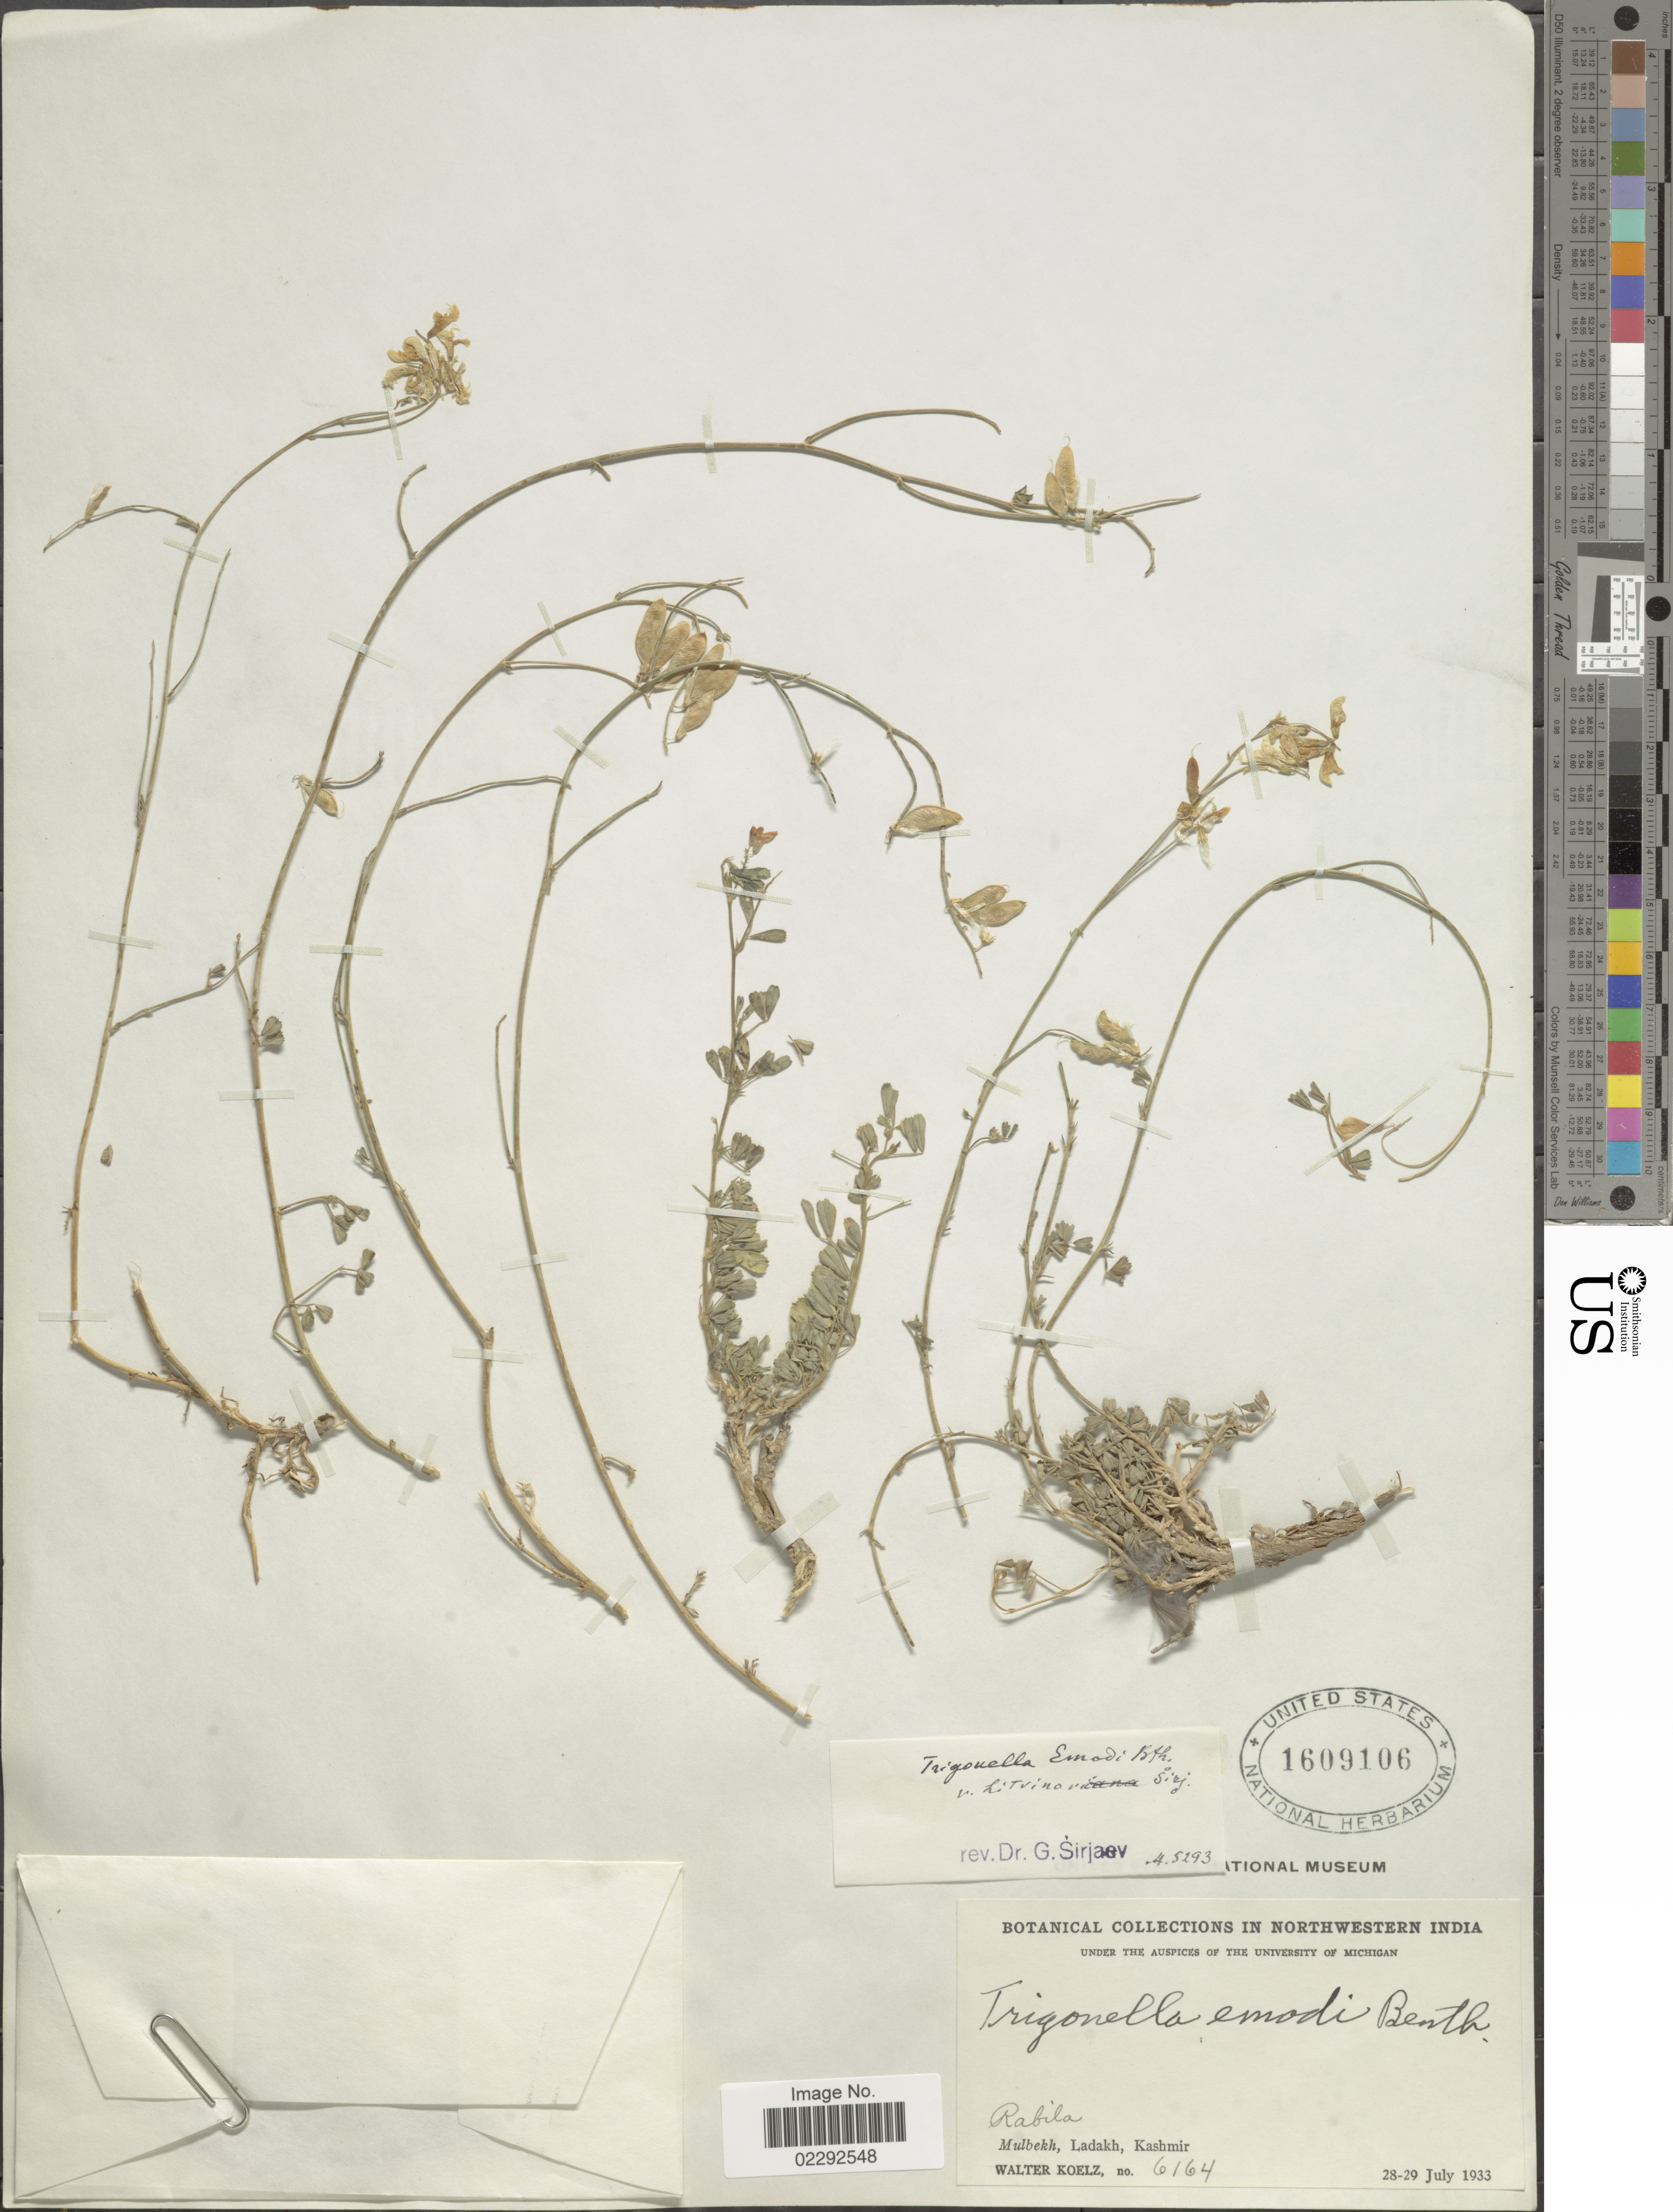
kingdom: Plantae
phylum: Tracheophyta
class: Magnoliopsida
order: Fabales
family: Fabaceae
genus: Trigonella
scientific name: Trigonella emodi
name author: Benth.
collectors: W. N. Koelz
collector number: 6164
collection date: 1933-07-28/1933-07-29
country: India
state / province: Jammu and Kashmir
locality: Rabila. Mulbekh, Ladakh, Kashmir. Northwestern India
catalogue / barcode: US 1609106